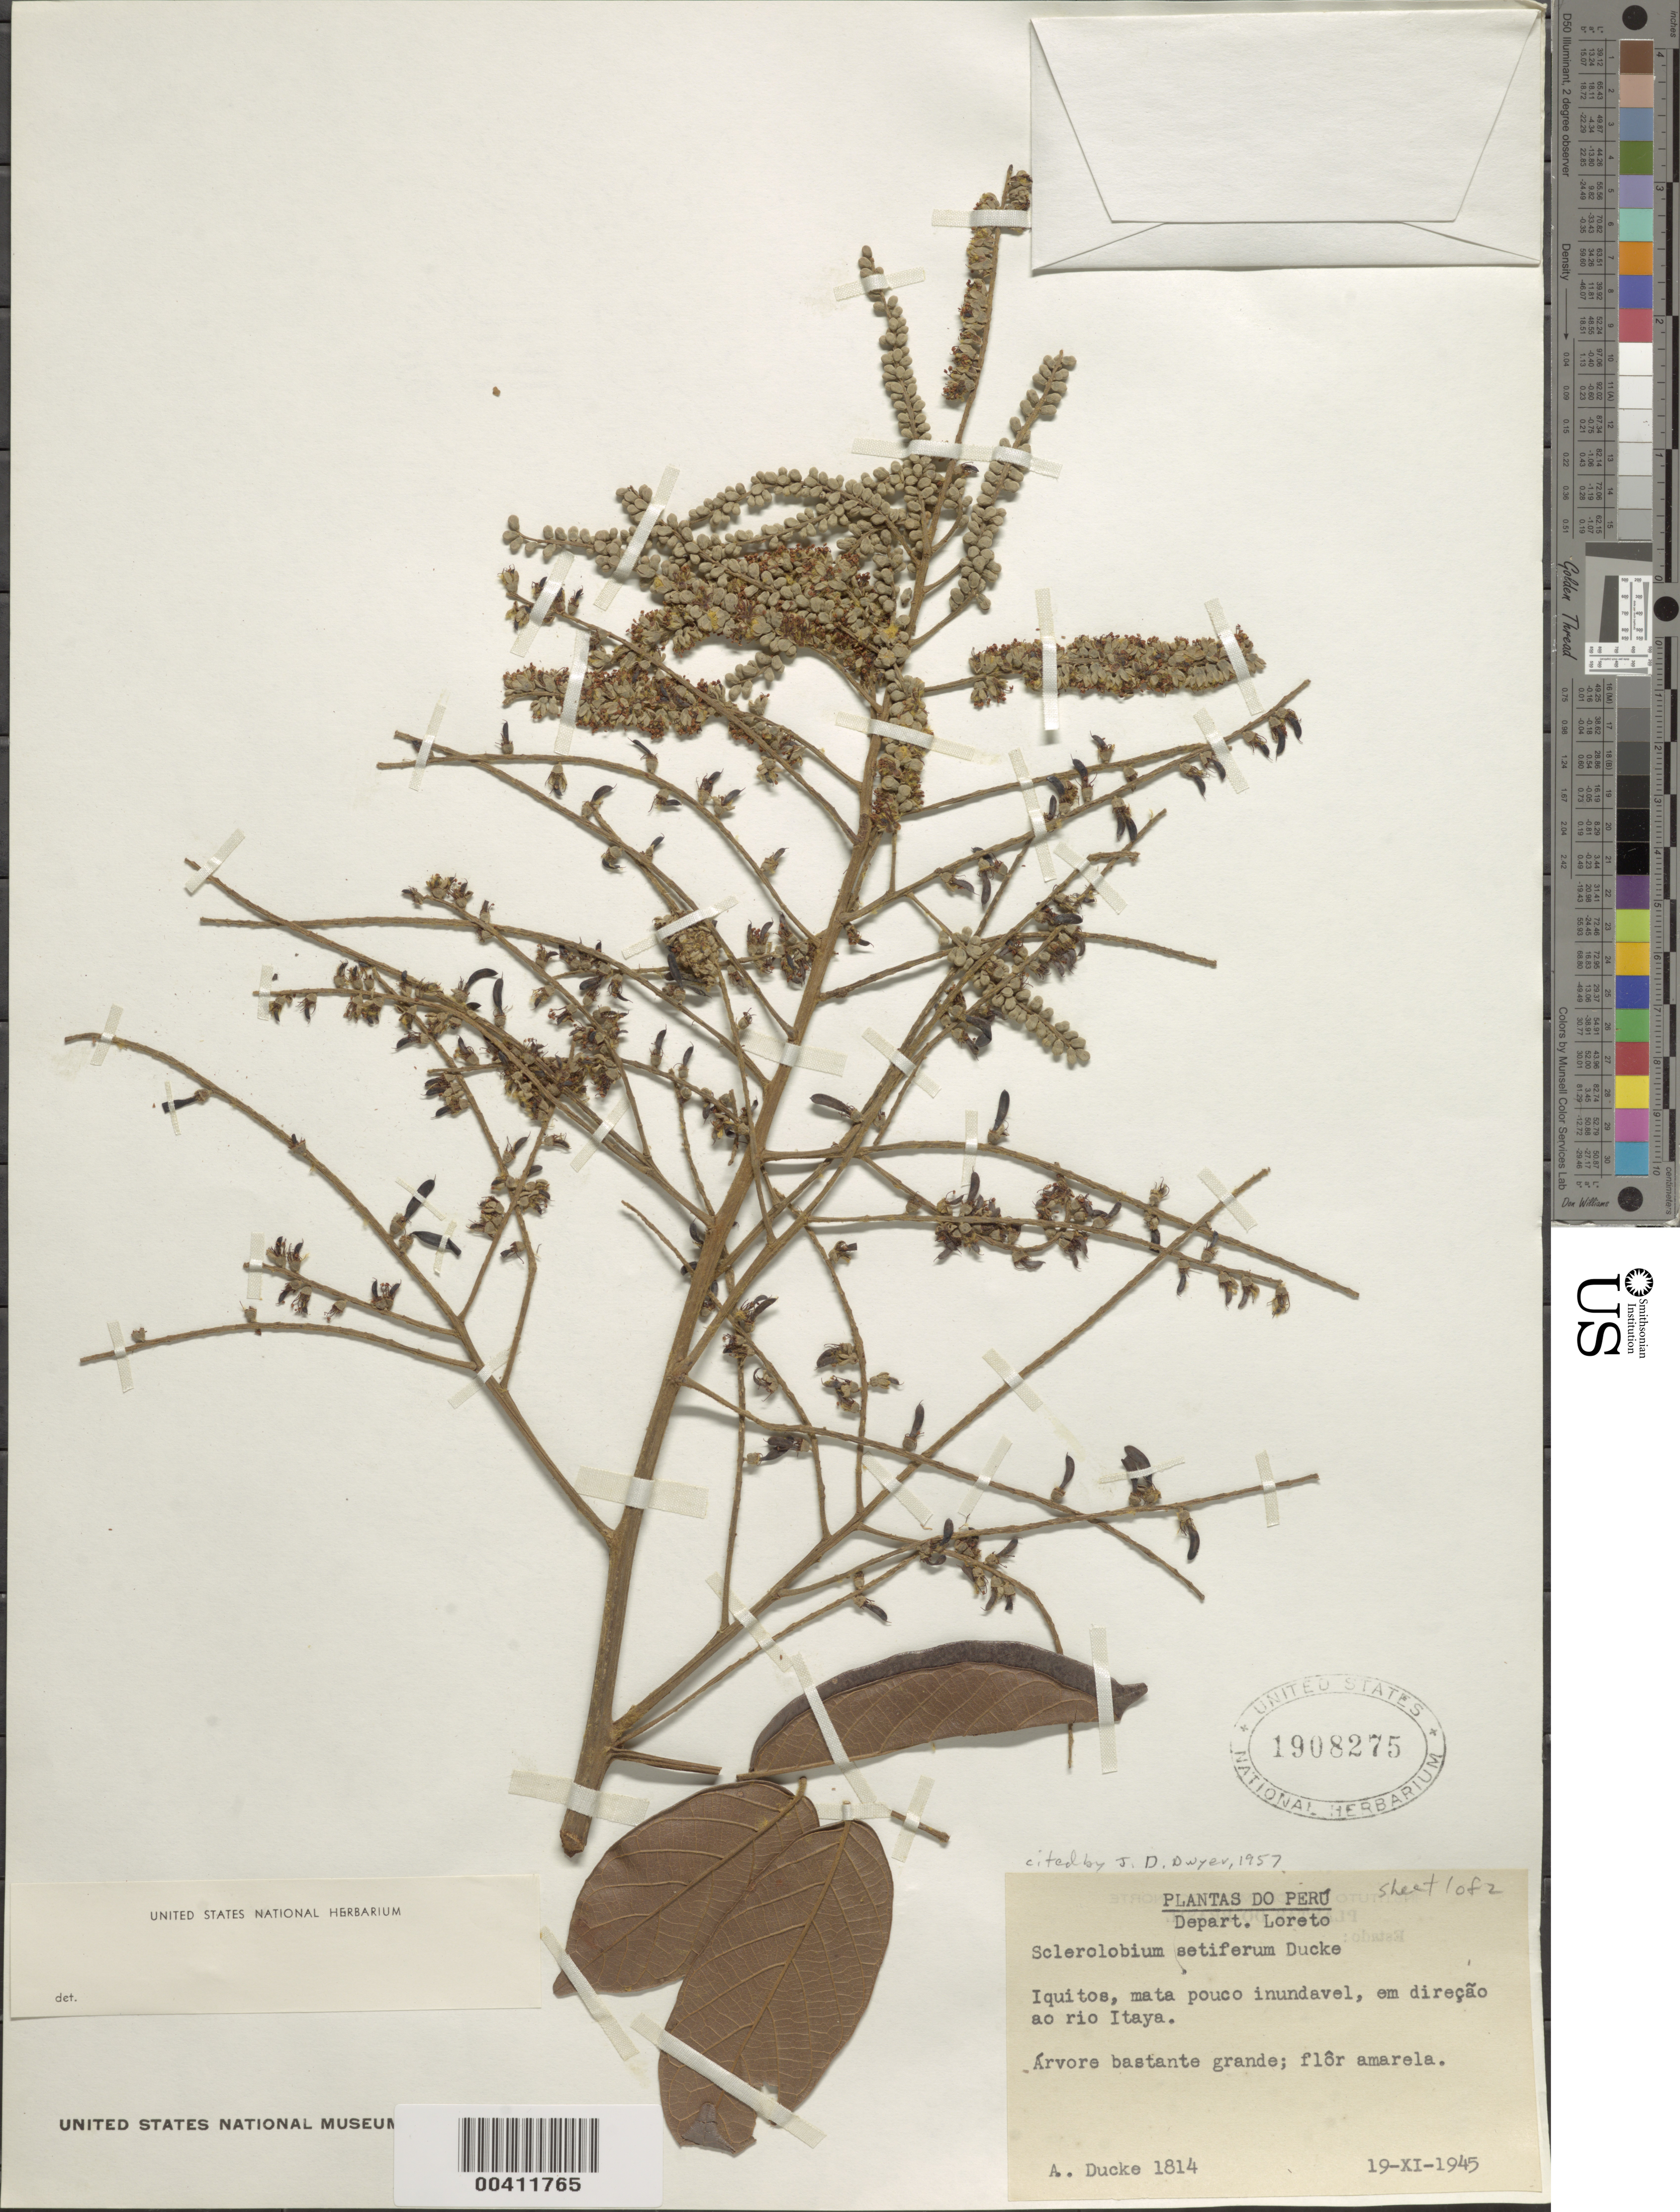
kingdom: Plantae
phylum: Tracheophyta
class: Magnoliopsida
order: Fabales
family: Fabaceae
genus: Tachigali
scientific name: Tachigali setifera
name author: (Ducke) Zarucchi & Herend.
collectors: A. Ducke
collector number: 1814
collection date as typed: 19 Nov 1945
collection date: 1945-11-19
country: Peru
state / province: Loreto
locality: Iquitos, em direcao ao rio itaya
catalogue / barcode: US 1908275